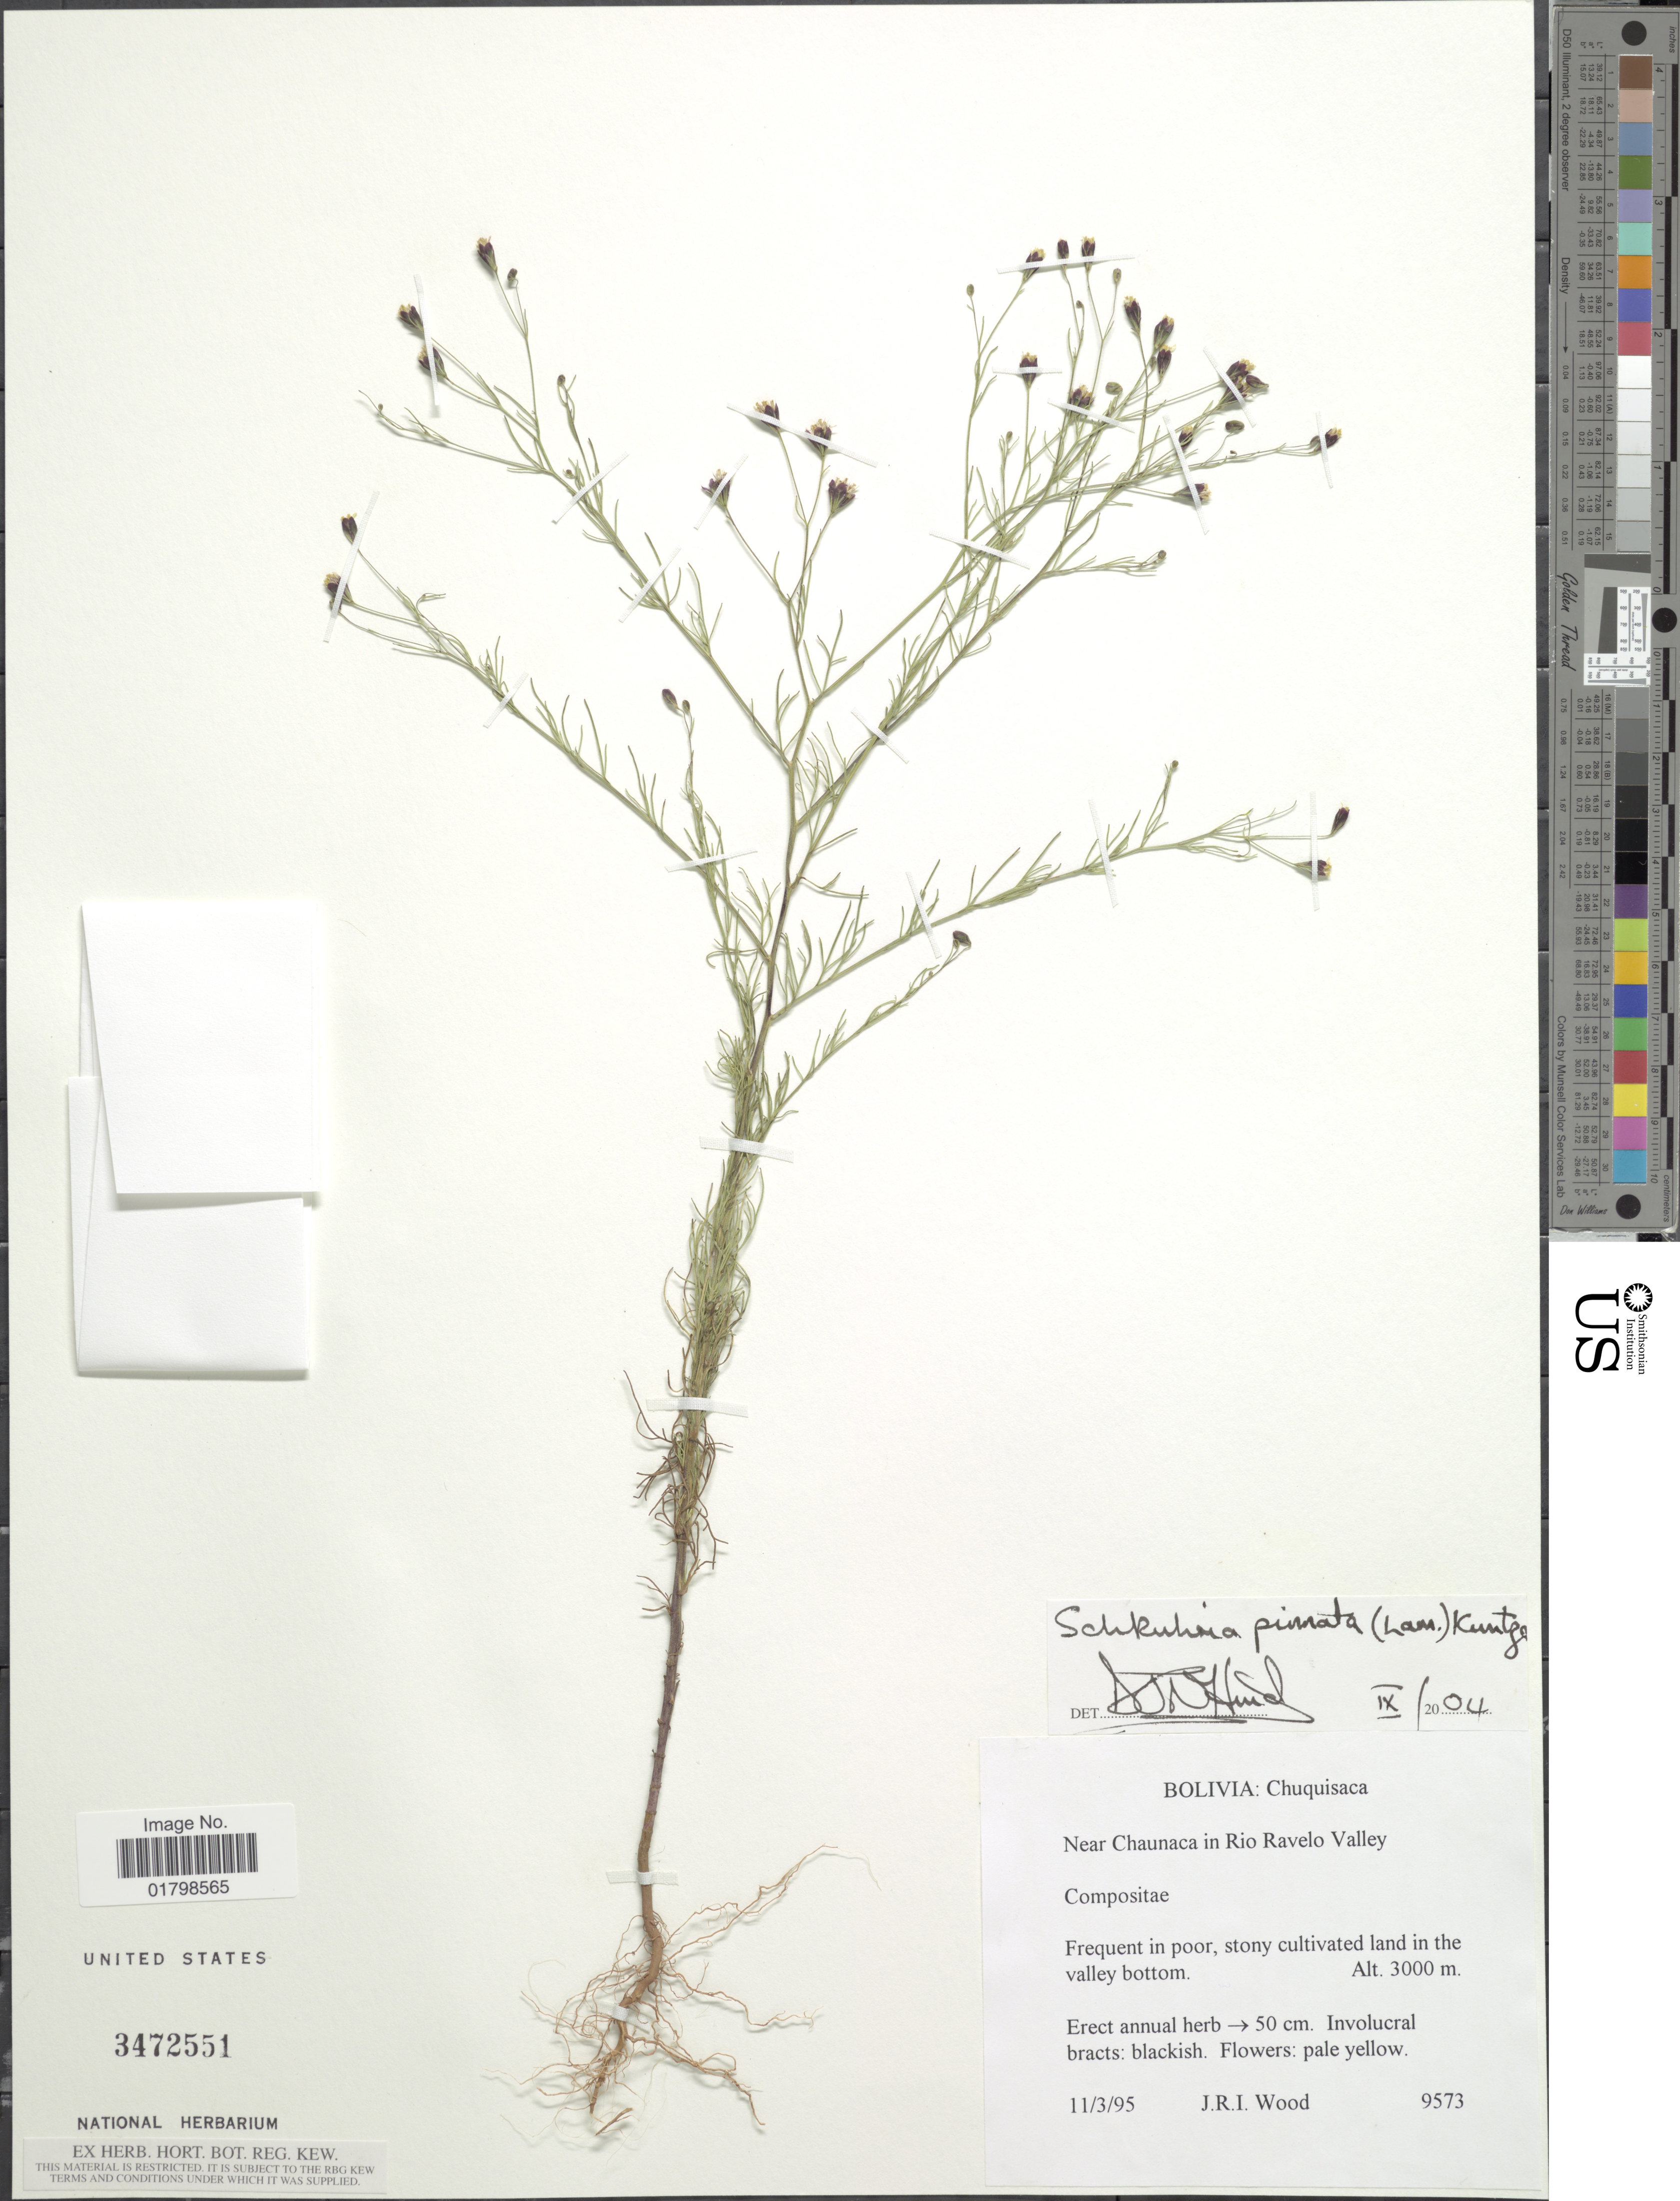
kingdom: Plantae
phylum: Tracheophyta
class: Magnoliopsida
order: Asterales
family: Asteraceae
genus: Schkuhria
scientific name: Schkuhria pinnata var. octoaristata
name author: Cabrera ex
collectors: J. R. I. Wood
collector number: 9573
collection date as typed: Transcribed d/m/y: 11/3/95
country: Bolivia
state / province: Chuquisaca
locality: Near Chaunaca in Rio Ravelo Valley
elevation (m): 3000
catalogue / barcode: US 3472551